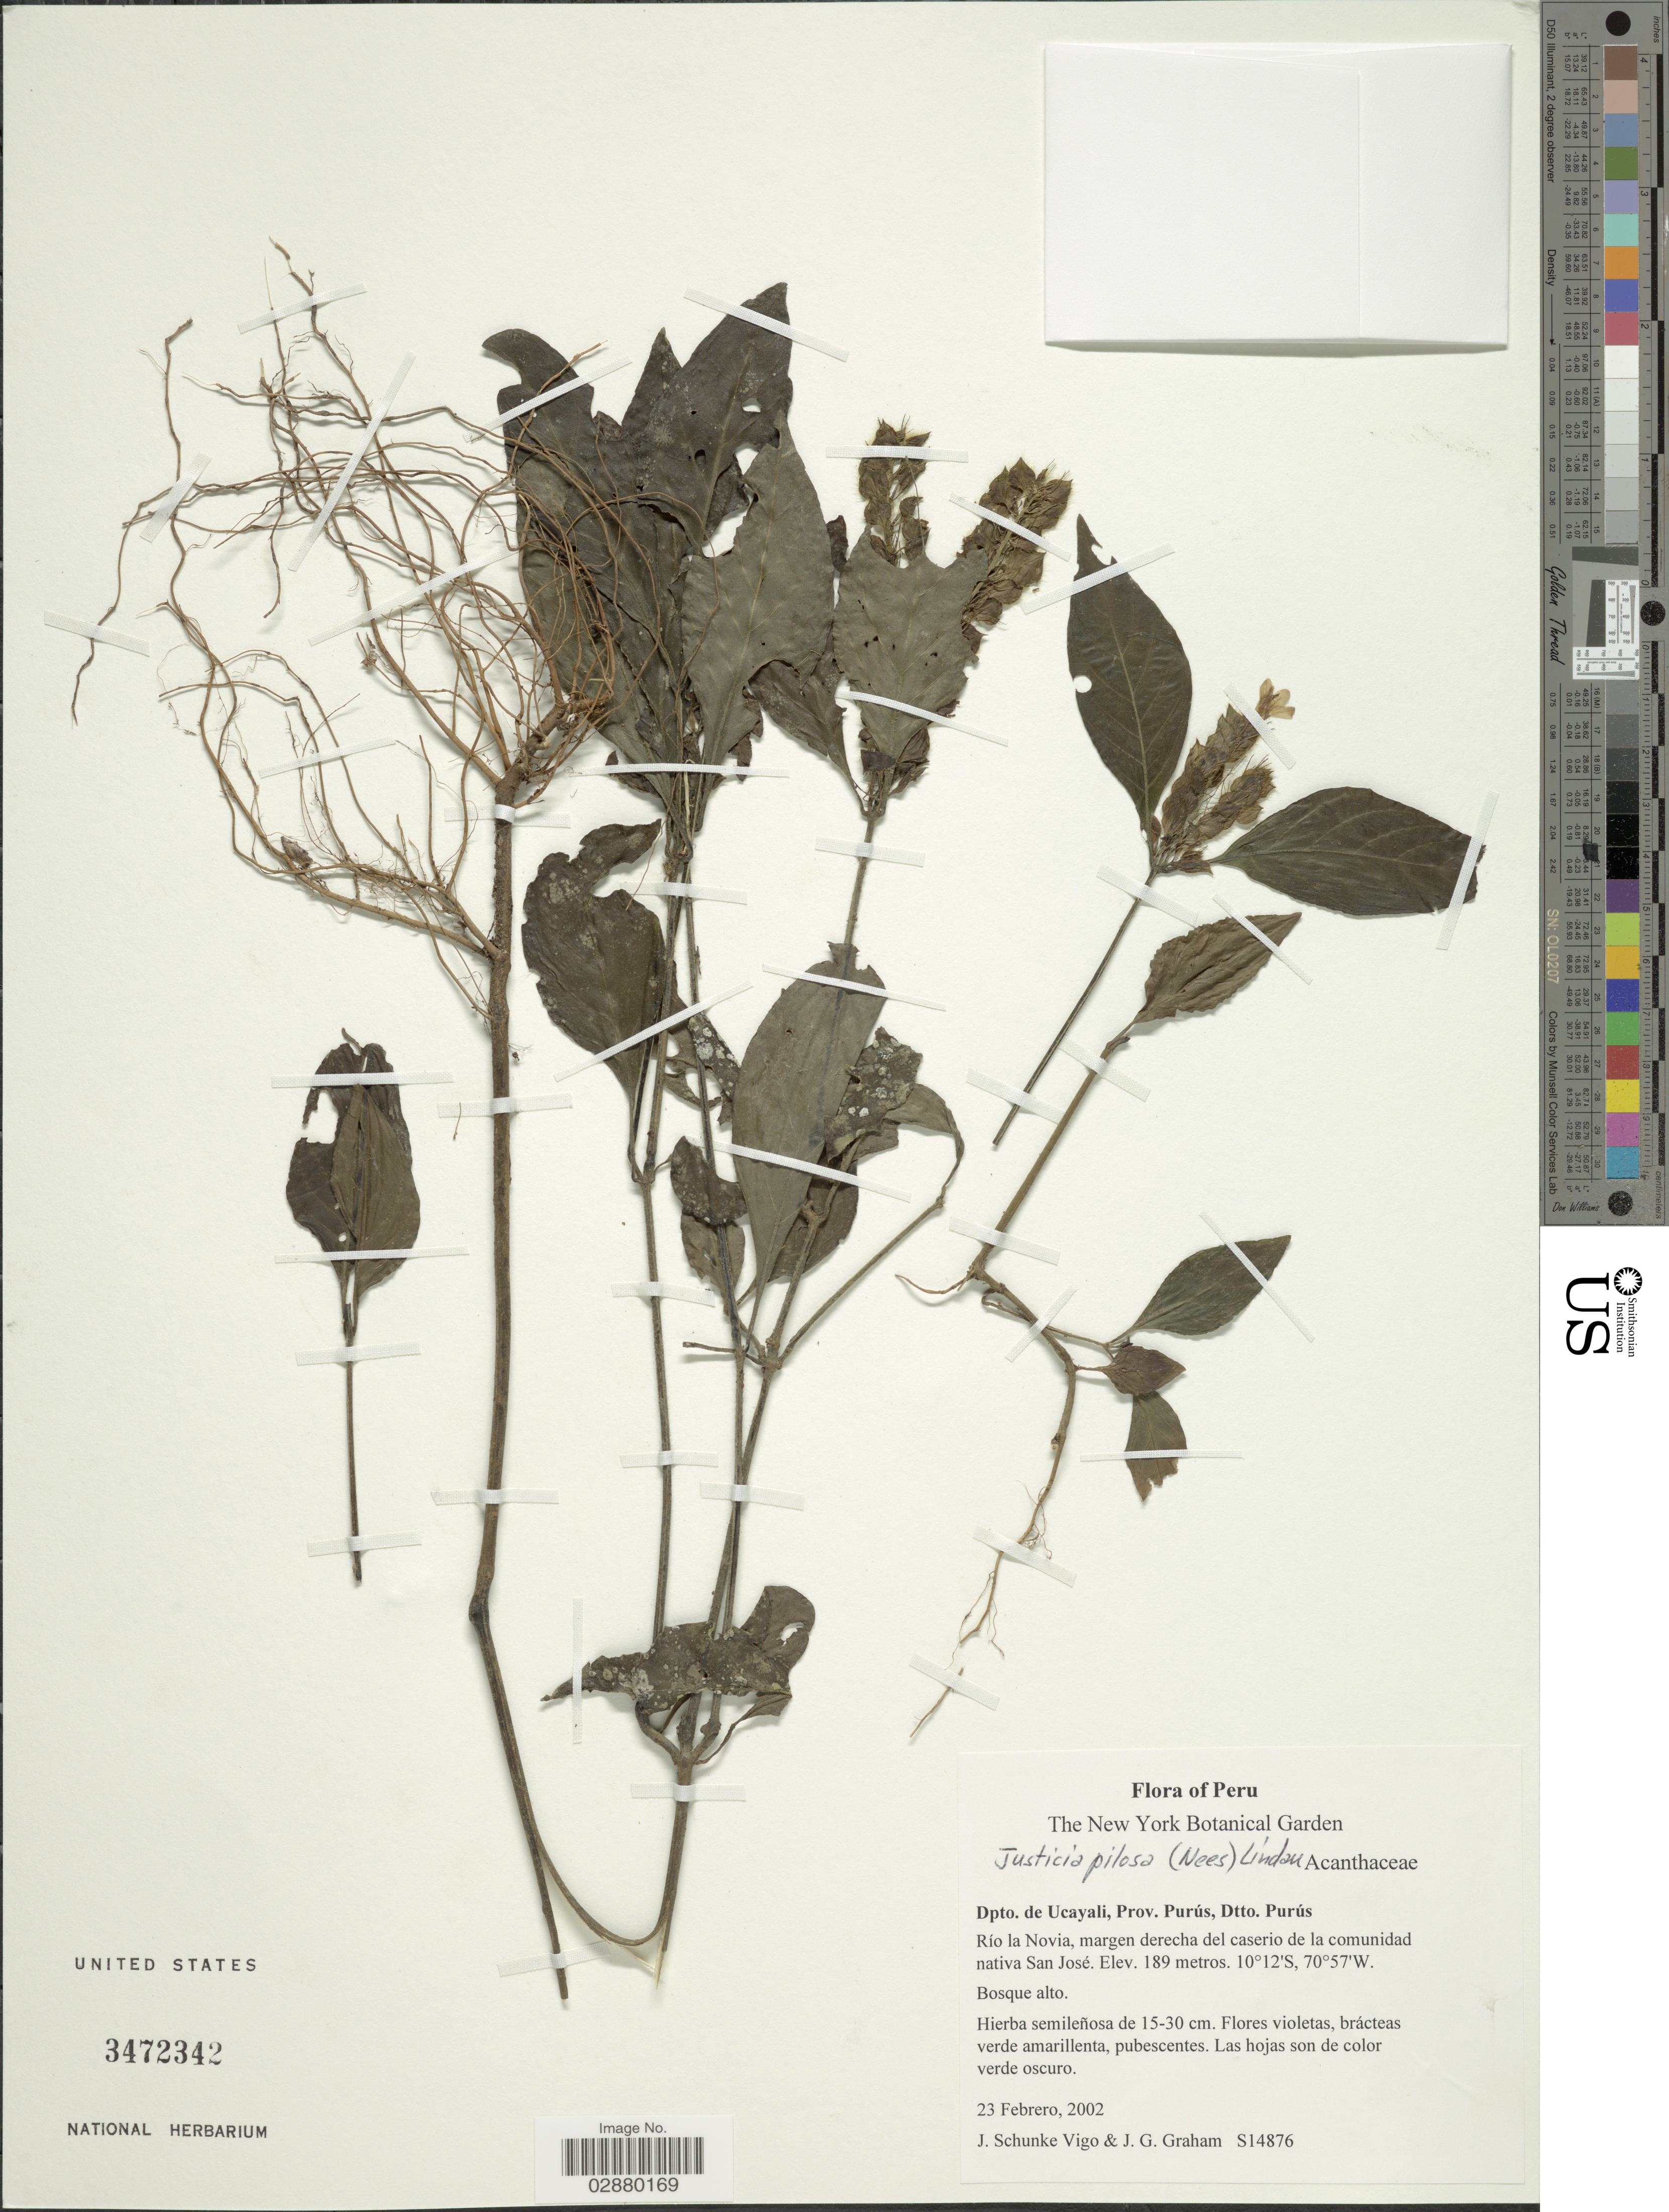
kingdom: Plantae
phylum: Tracheophyta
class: Magnoliopsida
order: Lamiales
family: Acanthaceae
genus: Justicia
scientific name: Justicia pilosa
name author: (Ruiz ex Nees) Lindau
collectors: J. Schunke Vigo & J. Graham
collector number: S14876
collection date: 2002-02-23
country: Peru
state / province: Ucayali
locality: Dpto. de Ucayali, Prov. Purús, Dtto. Purús, Río la Novia, margen derecha del caserio de la comunidad nativa San José.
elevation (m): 189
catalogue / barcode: US 3472342